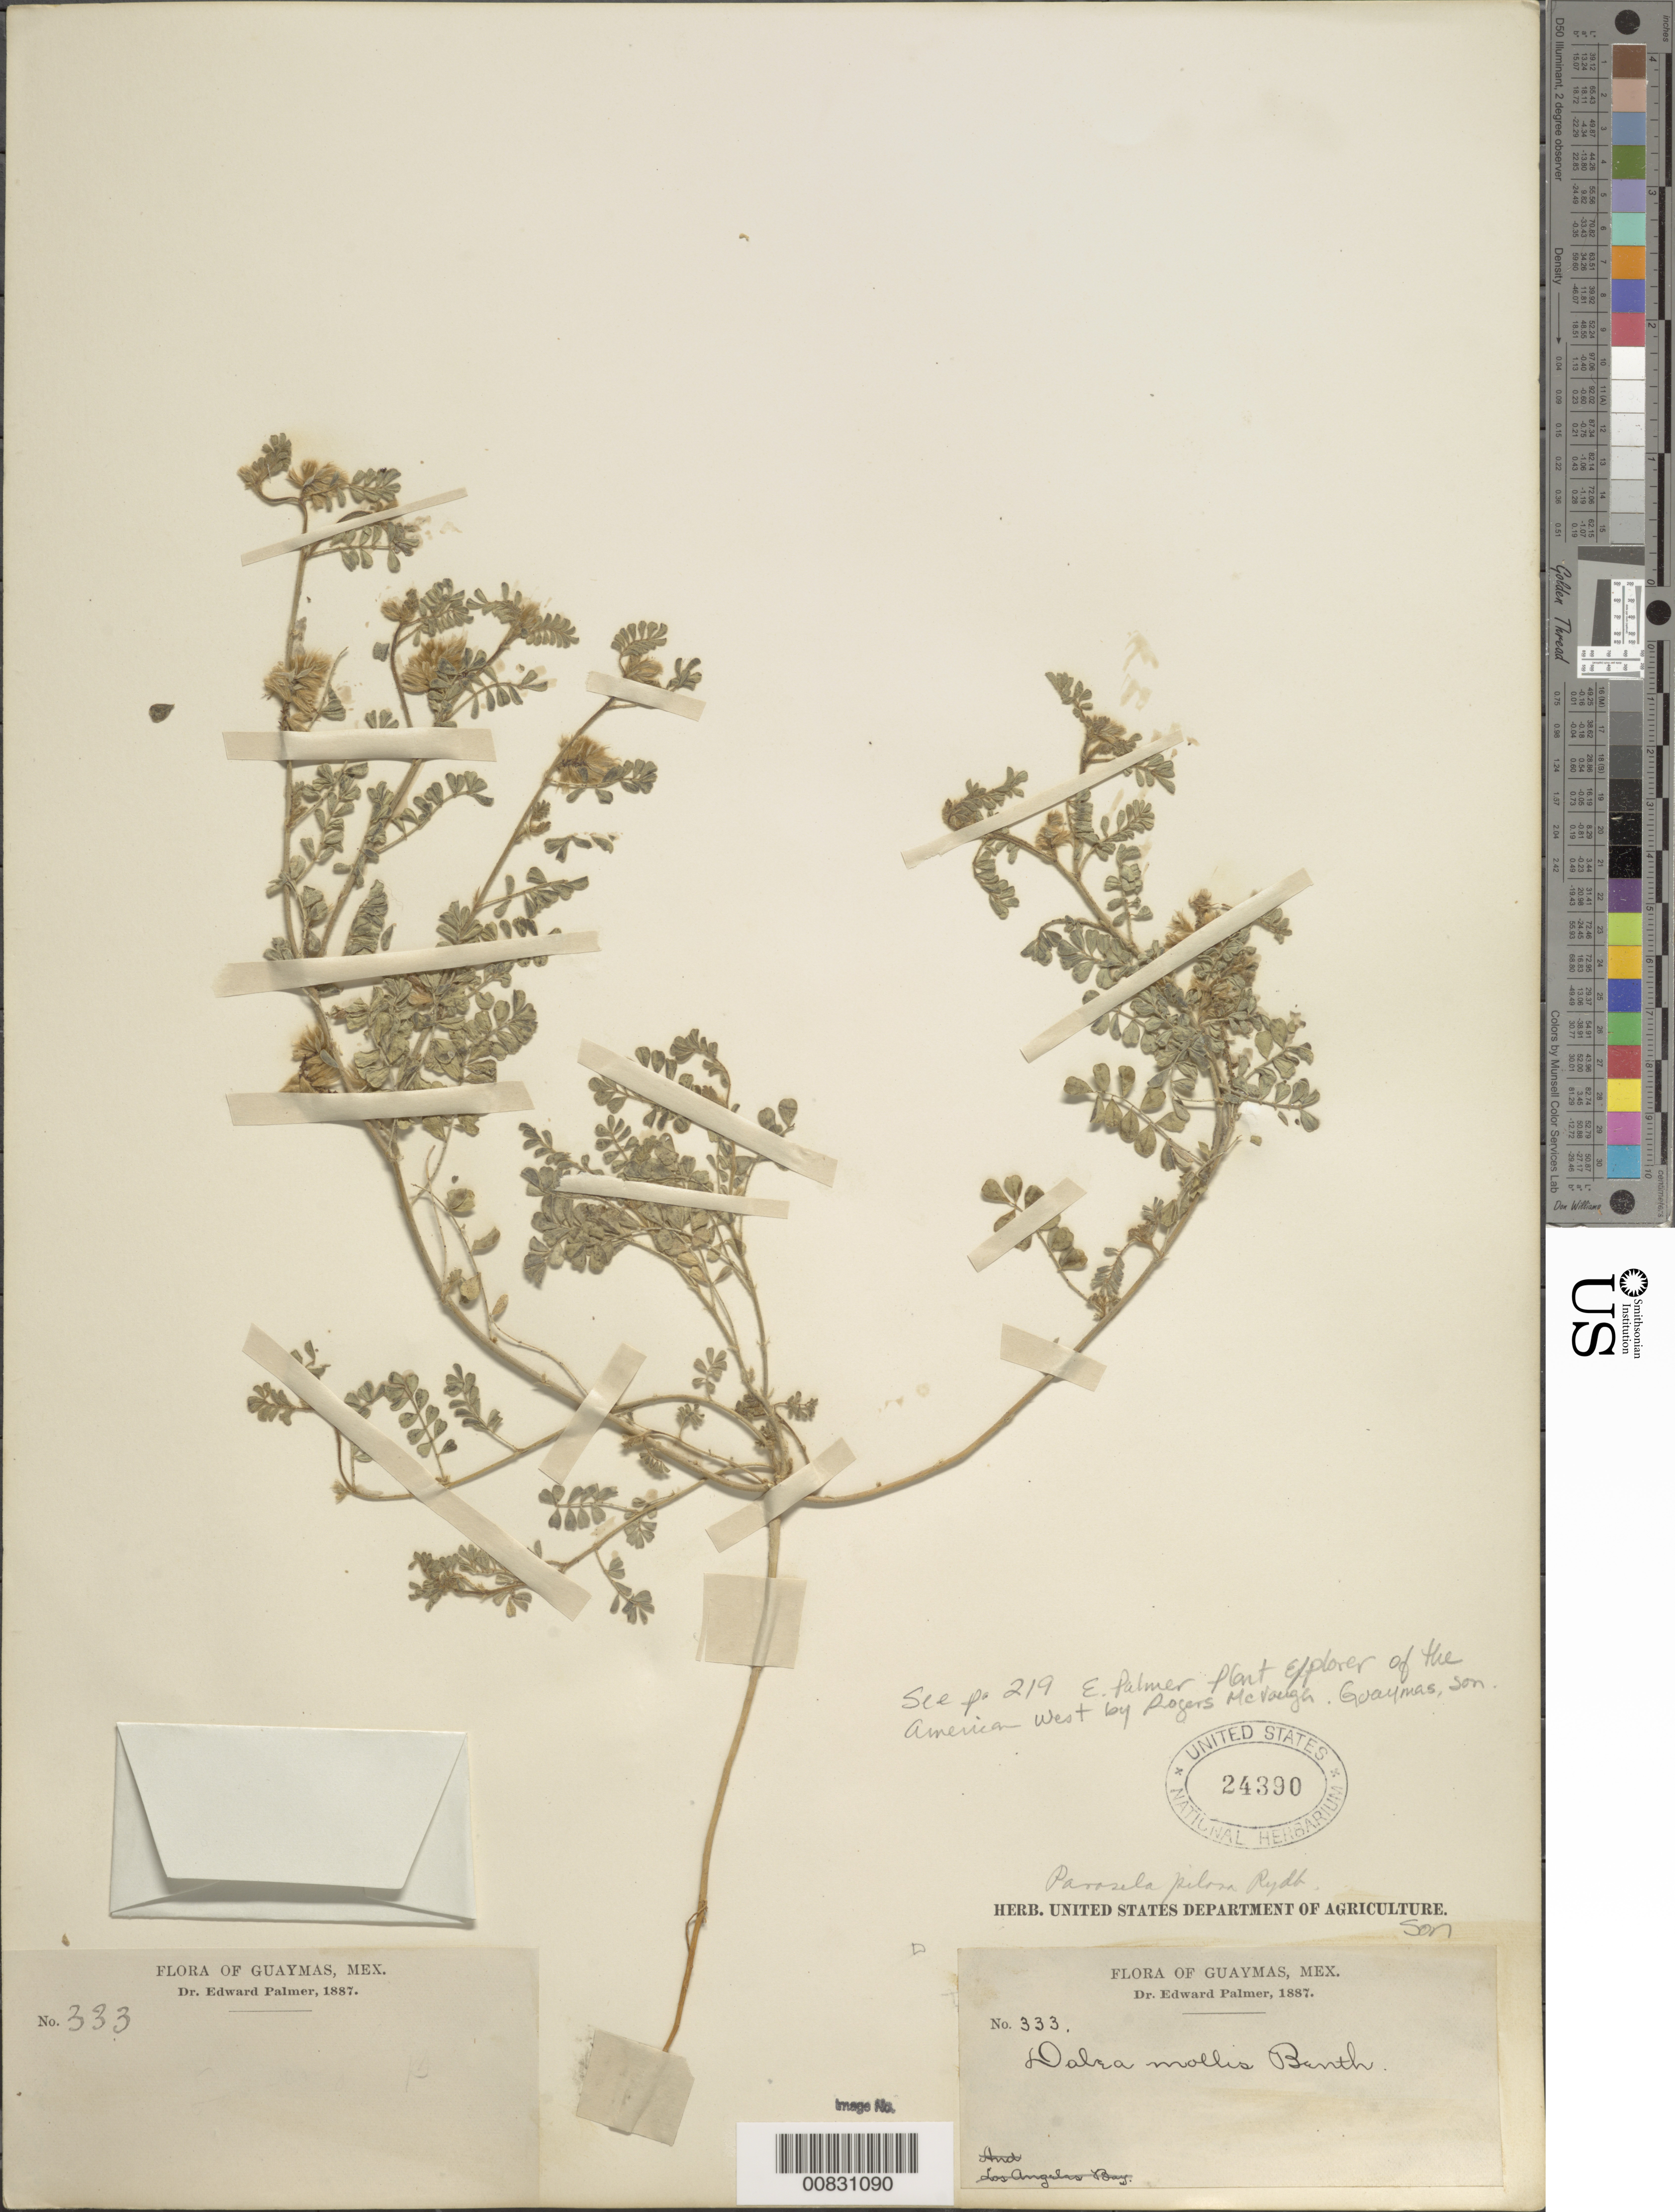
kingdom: Plantae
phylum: Tracheophyta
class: Magnoliopsida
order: Fabales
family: Fabaceae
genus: Dalea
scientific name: Dalea mollis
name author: Benth.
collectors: E. Palmer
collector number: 333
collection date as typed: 1887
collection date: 1887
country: Mexico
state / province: Sonora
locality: Guaymas, Sonora.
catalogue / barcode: US 24390